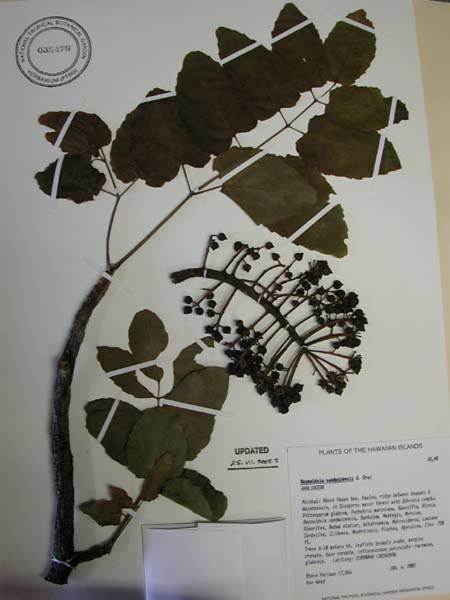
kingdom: Plantae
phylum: Tracheophyta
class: Magnoliopsida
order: Apiales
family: Araliaceae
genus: Polyscias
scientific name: Polyscias sandwicensis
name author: (A. Gray) Lowry & G. M. Plunkett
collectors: S. P. Perlman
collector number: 17846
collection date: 2003-12-06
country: United States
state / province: Hawaii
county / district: Maui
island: Moloka'i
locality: above Haupu Bay